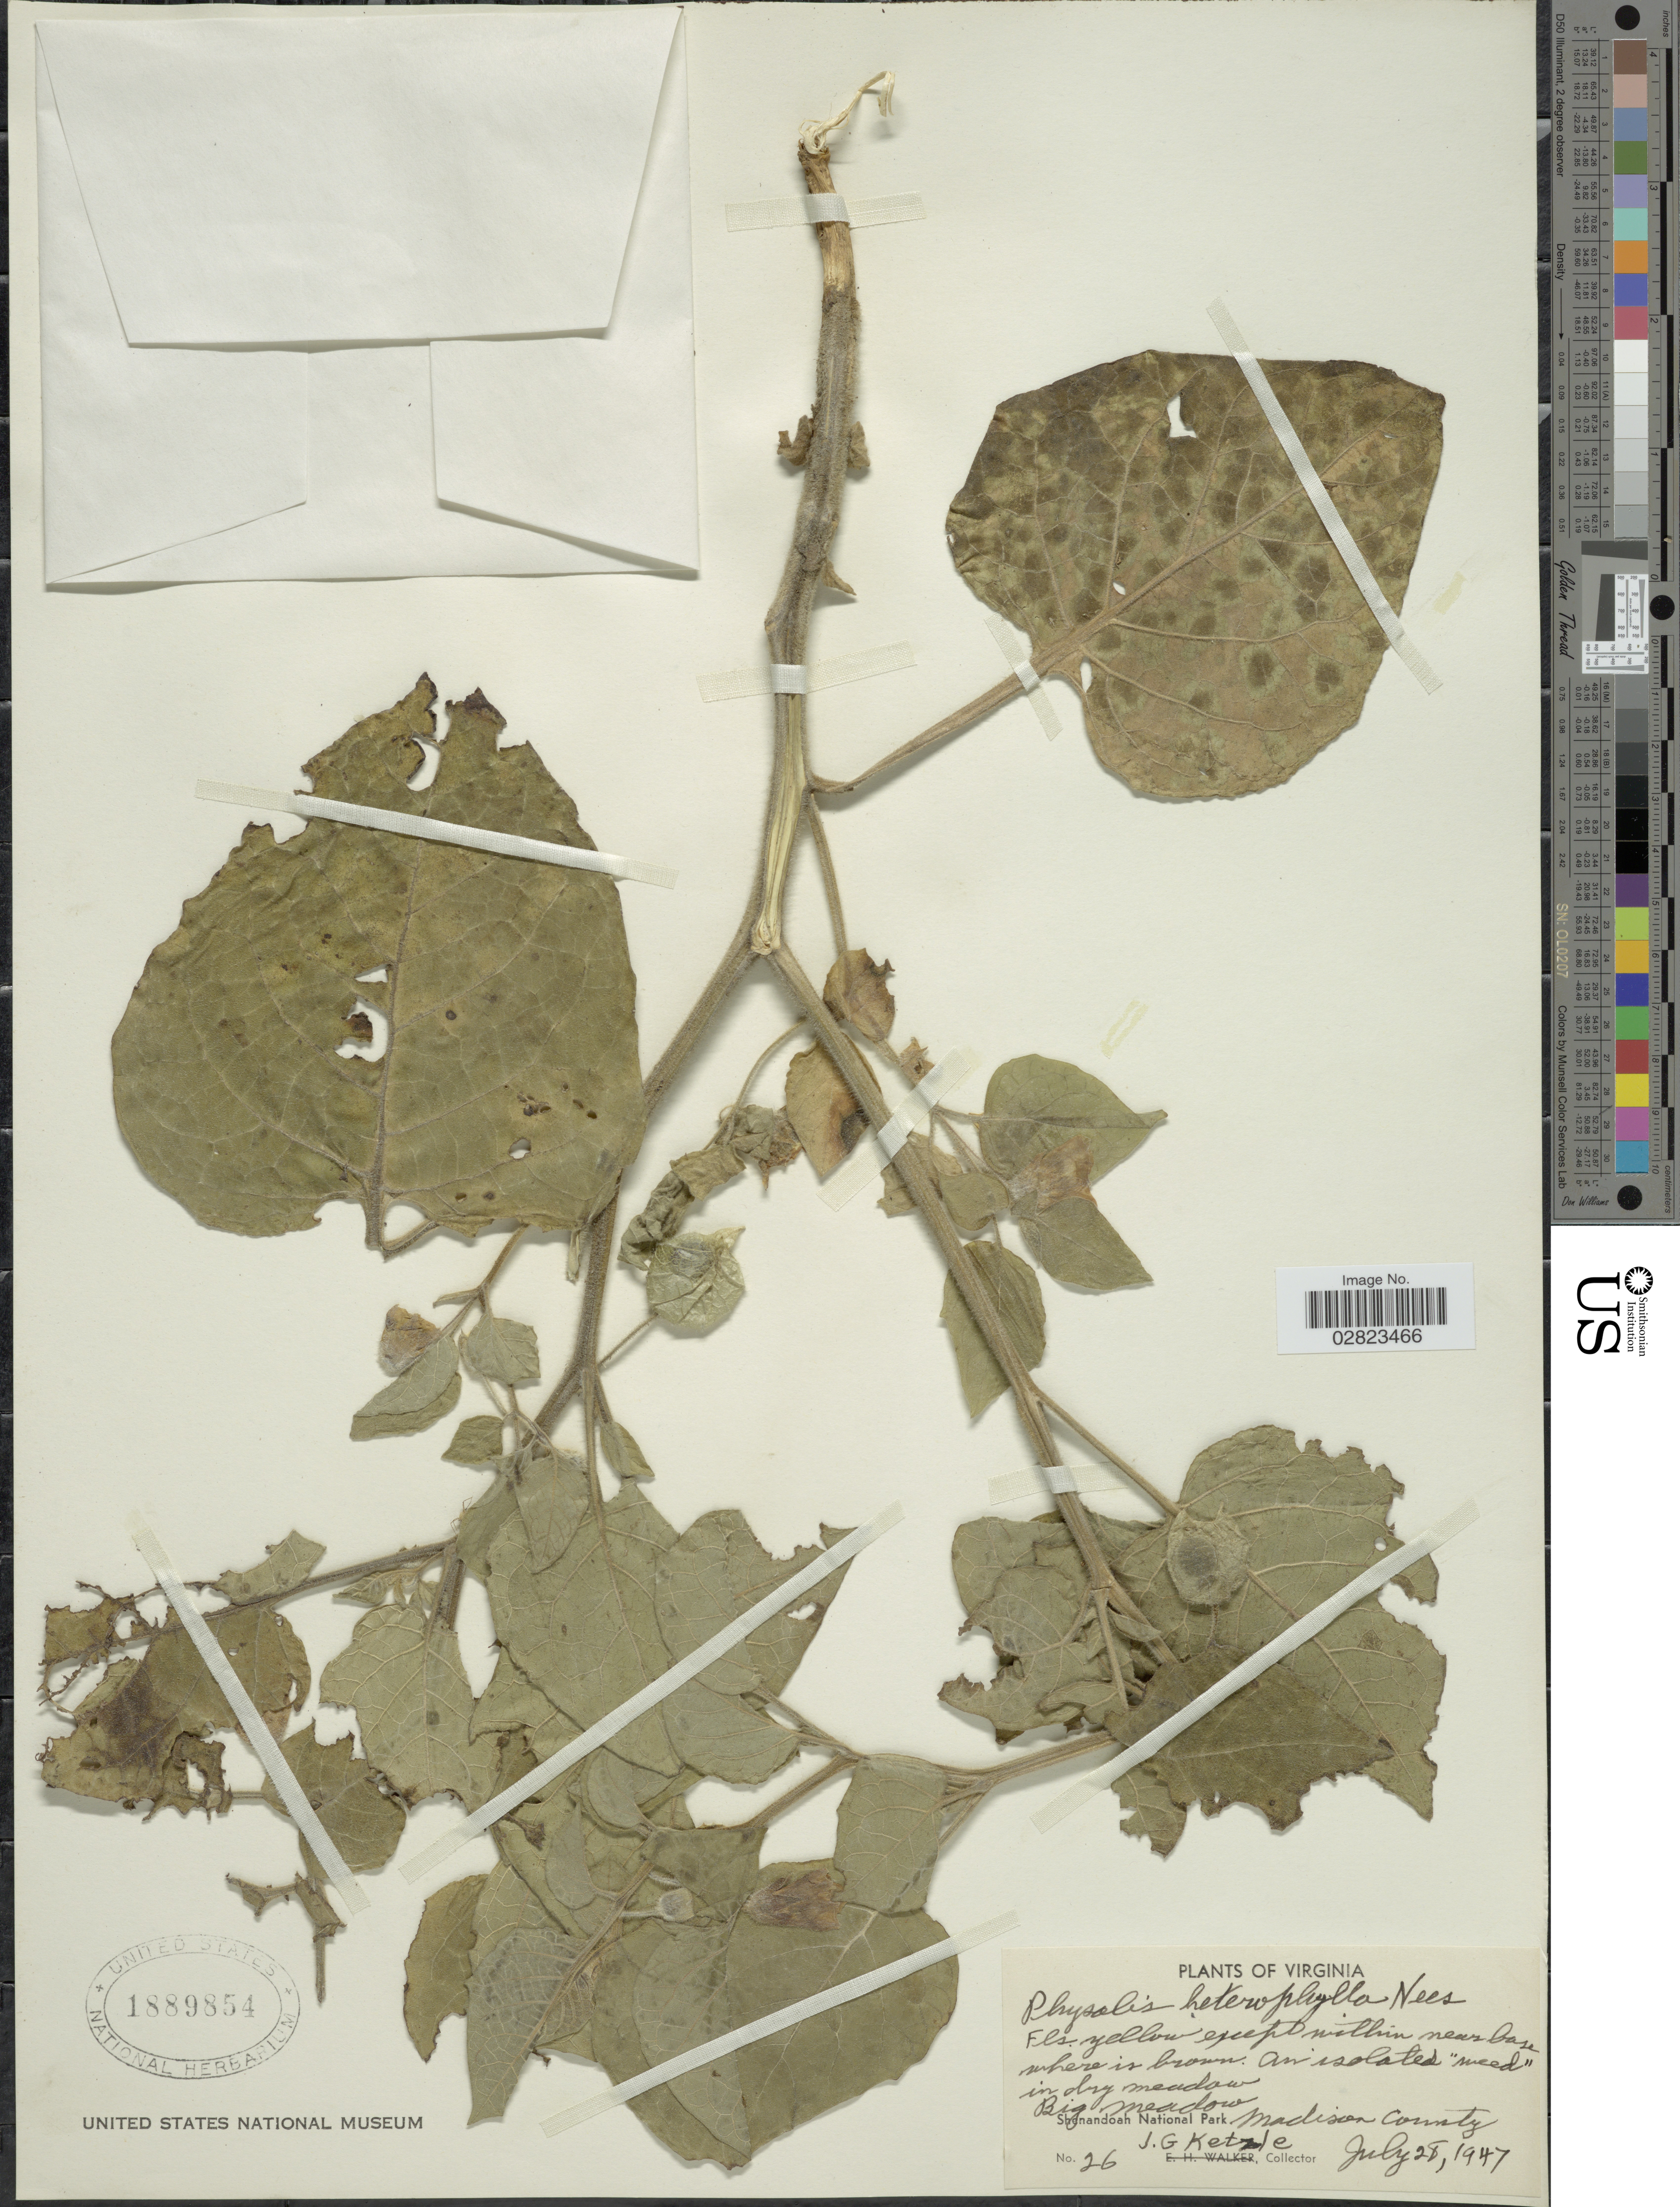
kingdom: Plantae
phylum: Tracheophyta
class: Magnoliopsida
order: Solanales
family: Solanaceae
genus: Physalis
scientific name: Physalis heterophylla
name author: Nees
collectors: J. Ketzle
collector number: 26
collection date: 1947-07-28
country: United States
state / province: Virginia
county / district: Madison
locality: Big Meadow. Shenandoah National Park, Madison County.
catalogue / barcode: US 1889854